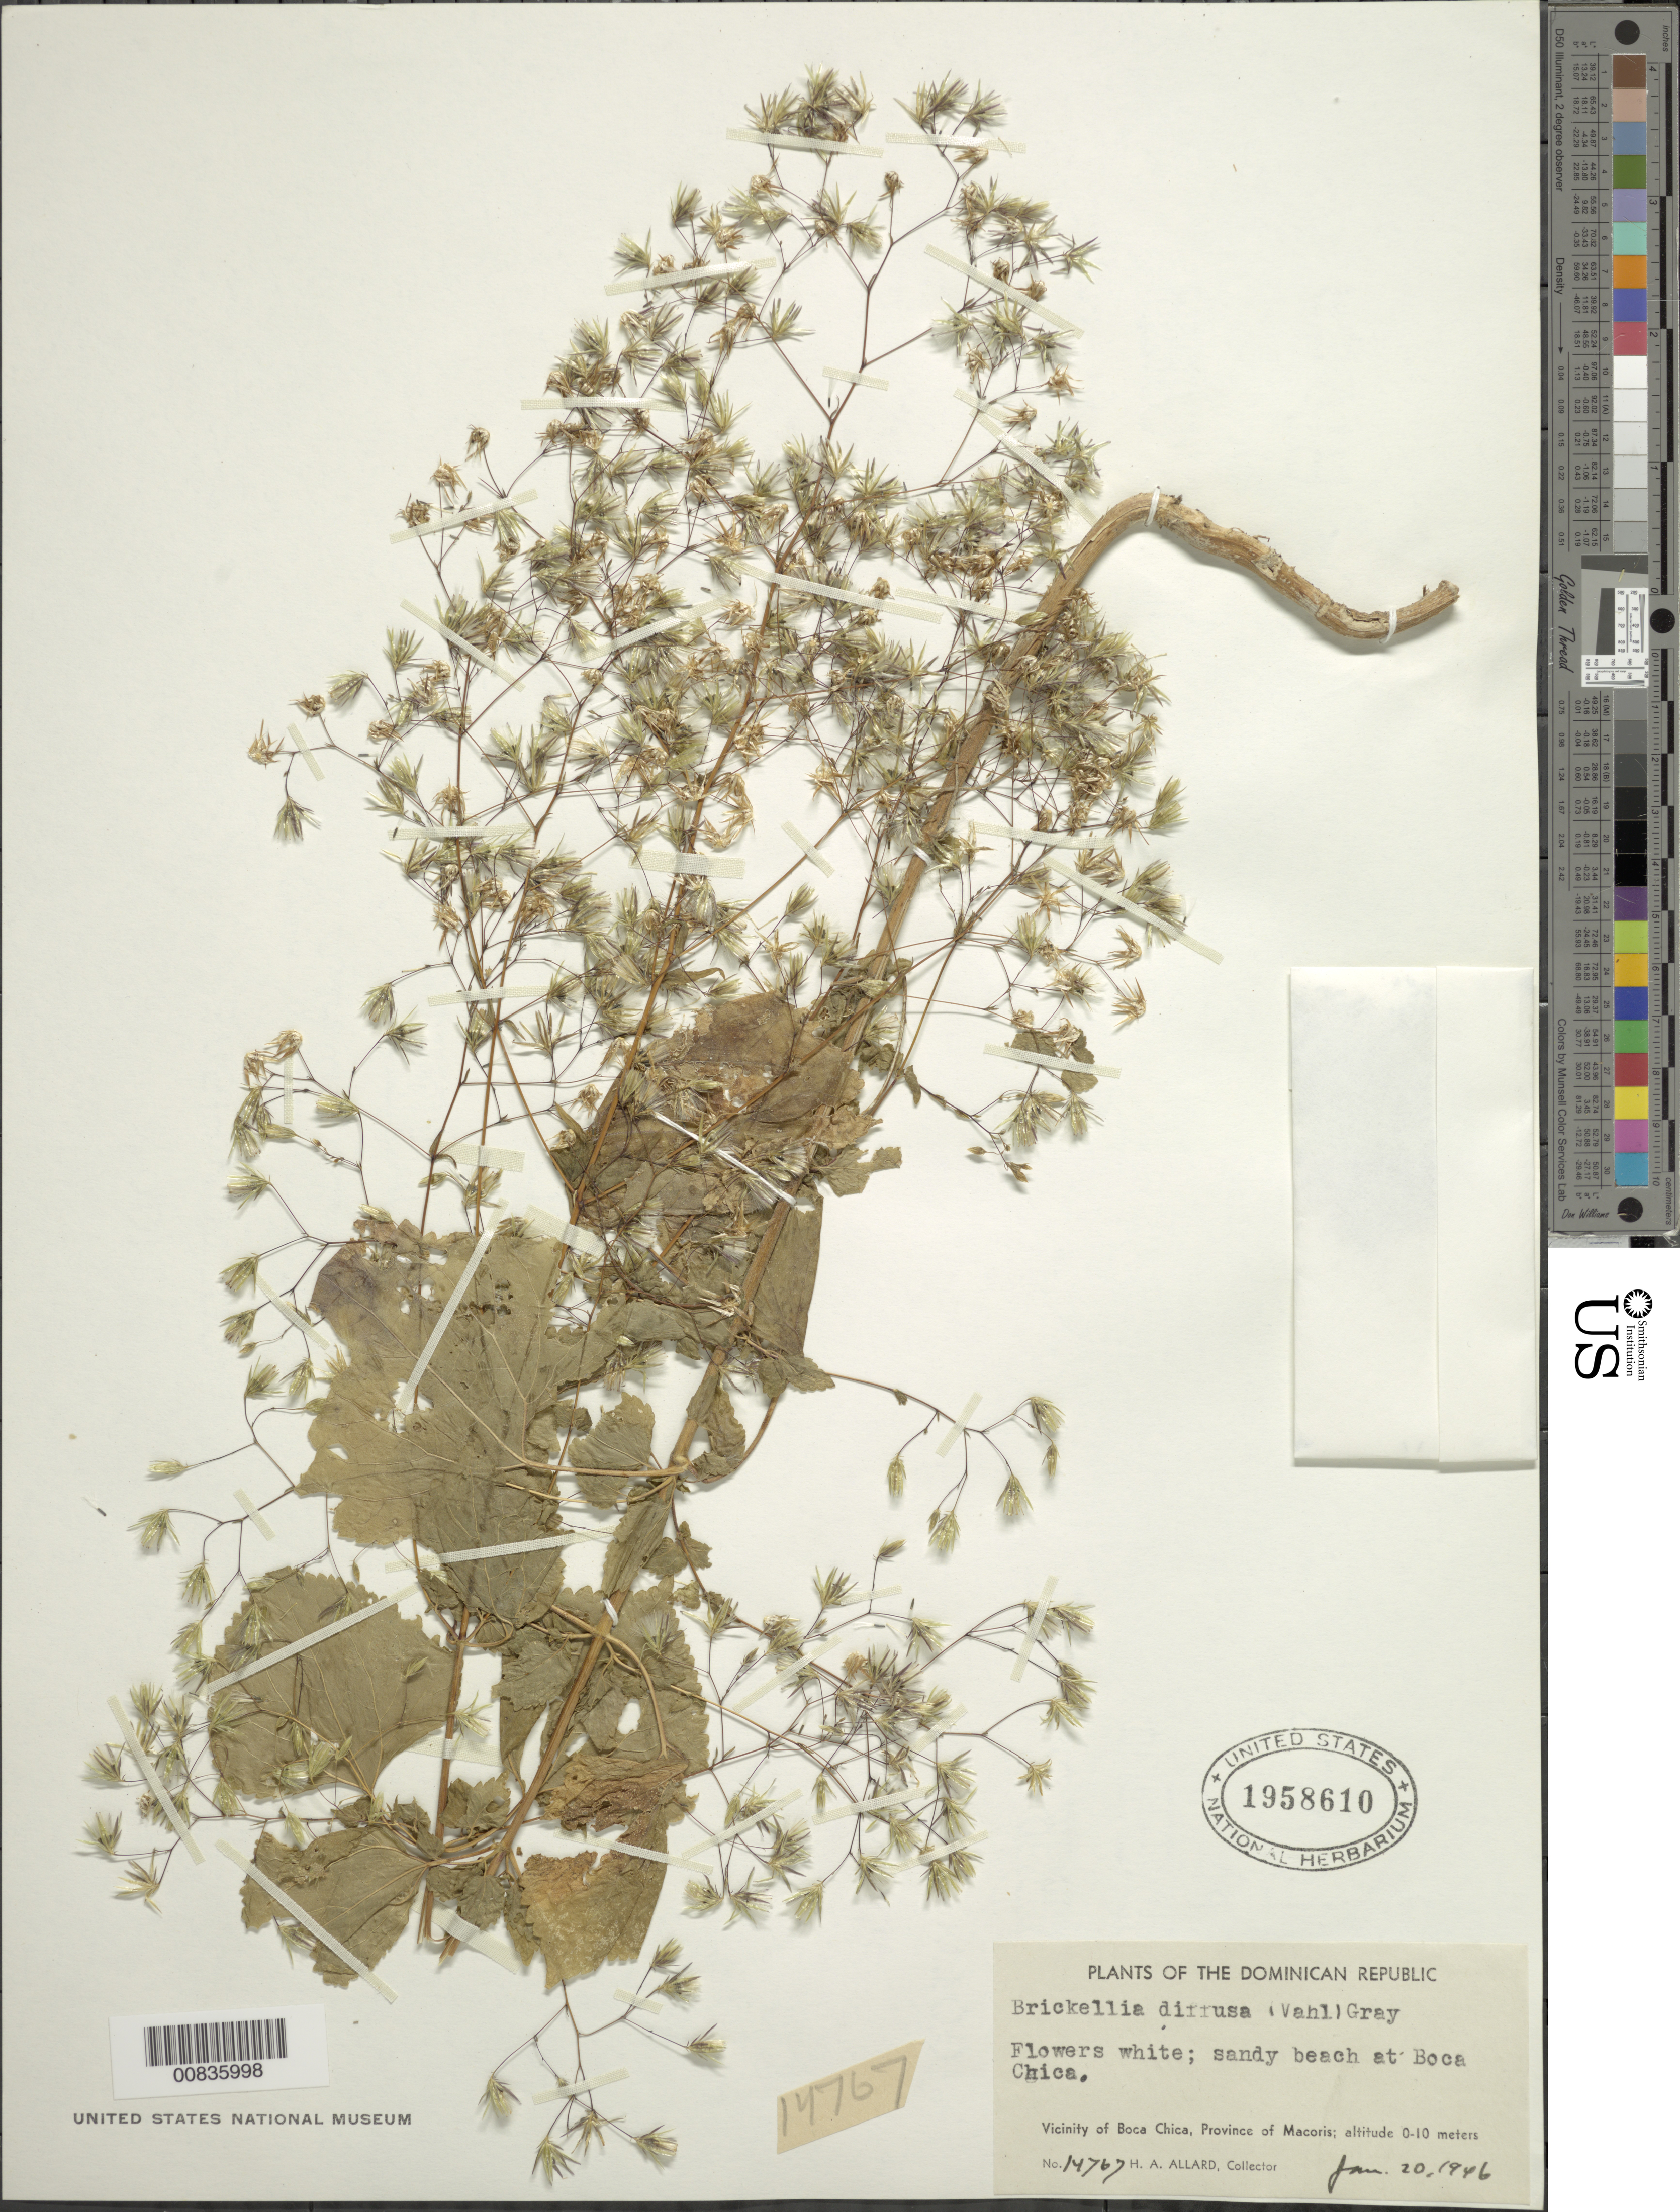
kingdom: Plantae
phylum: Tracheophyta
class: Magnoliopsida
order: Asterales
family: Asteraceae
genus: Brickellia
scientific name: Brickellia diffusa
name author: (Vahl) A. Gray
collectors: H. A. Allard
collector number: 14767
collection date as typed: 20 Jan 1946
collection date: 1946-01-20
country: Dominican Republic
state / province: San Pedro de Macoris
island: Hispaniola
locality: Vicinity of Boca Chica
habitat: Sandy beach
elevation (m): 0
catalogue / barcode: US 1958610